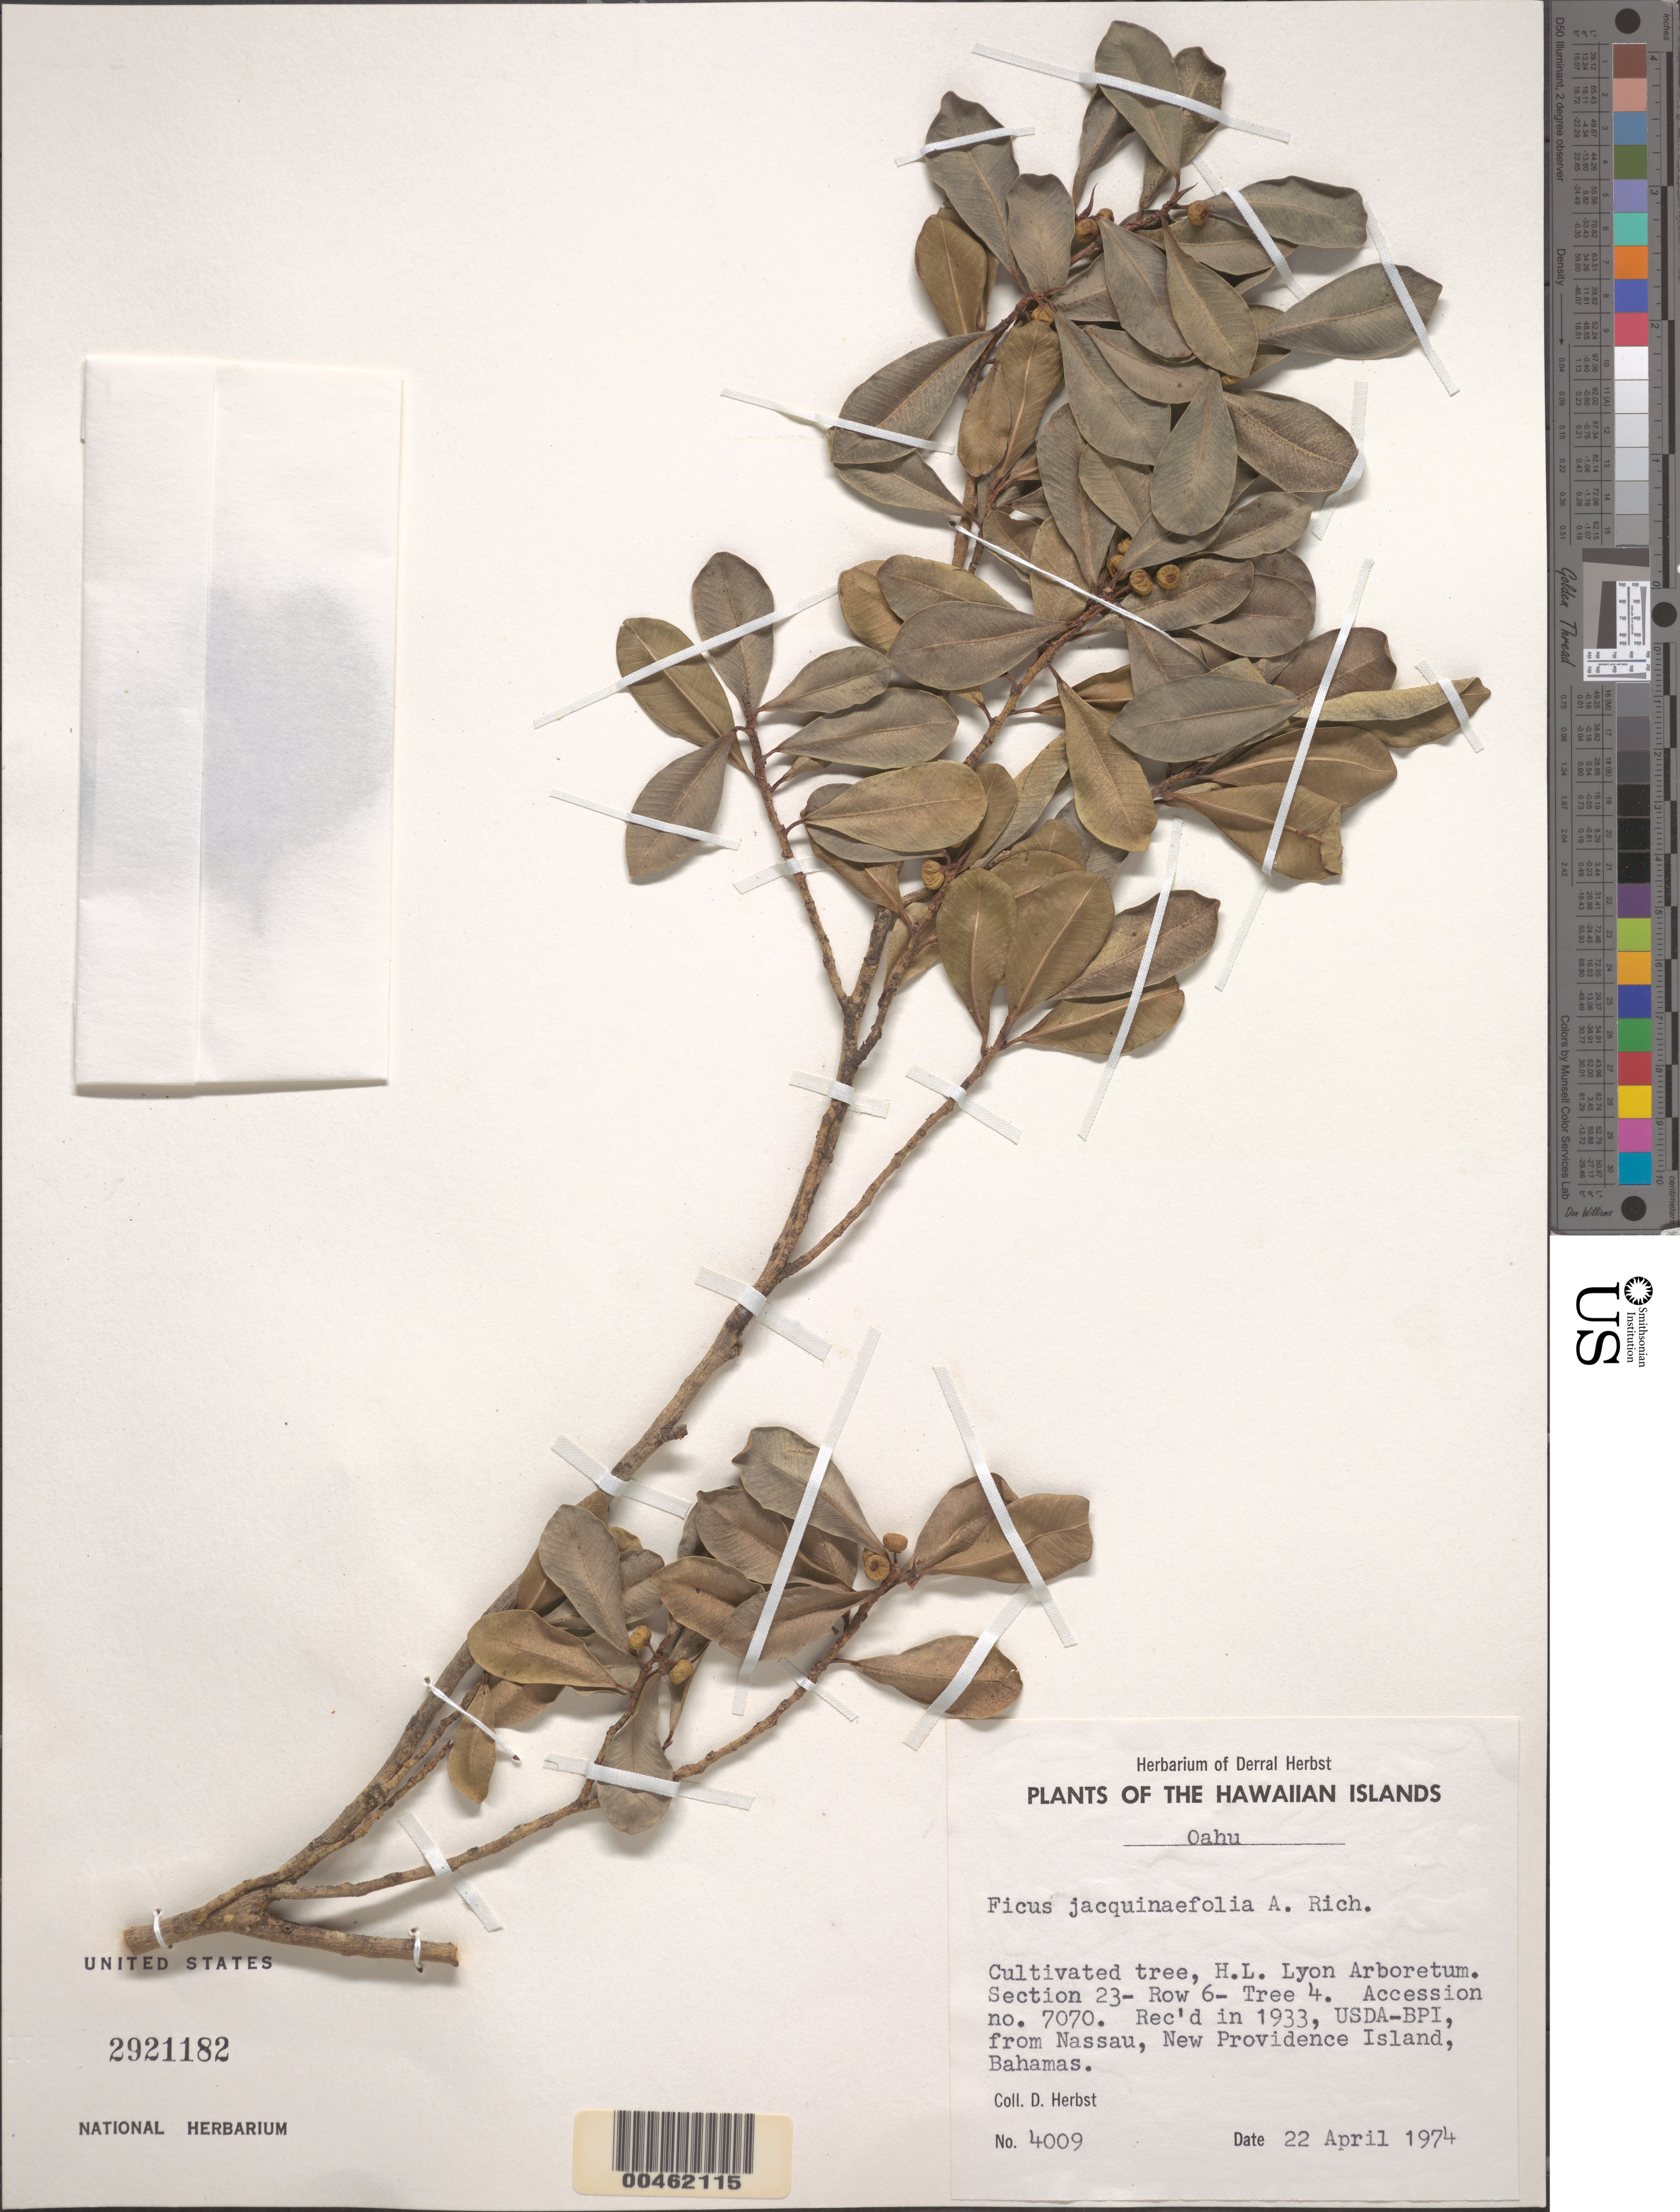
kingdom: Plantae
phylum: Tracheophyta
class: Magnoliopsida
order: Rosales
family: Moraceae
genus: Ficus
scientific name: Ficus jacquiniifolia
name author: A. Rich.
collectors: D. R. Herbst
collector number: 4009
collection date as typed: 22 Apr 1974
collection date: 1974-04-22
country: United States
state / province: Hawaii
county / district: Honolulu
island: Oahu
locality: H.L. Arboretum, Section 23-Row 6-Tree 4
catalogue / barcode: US 2921182